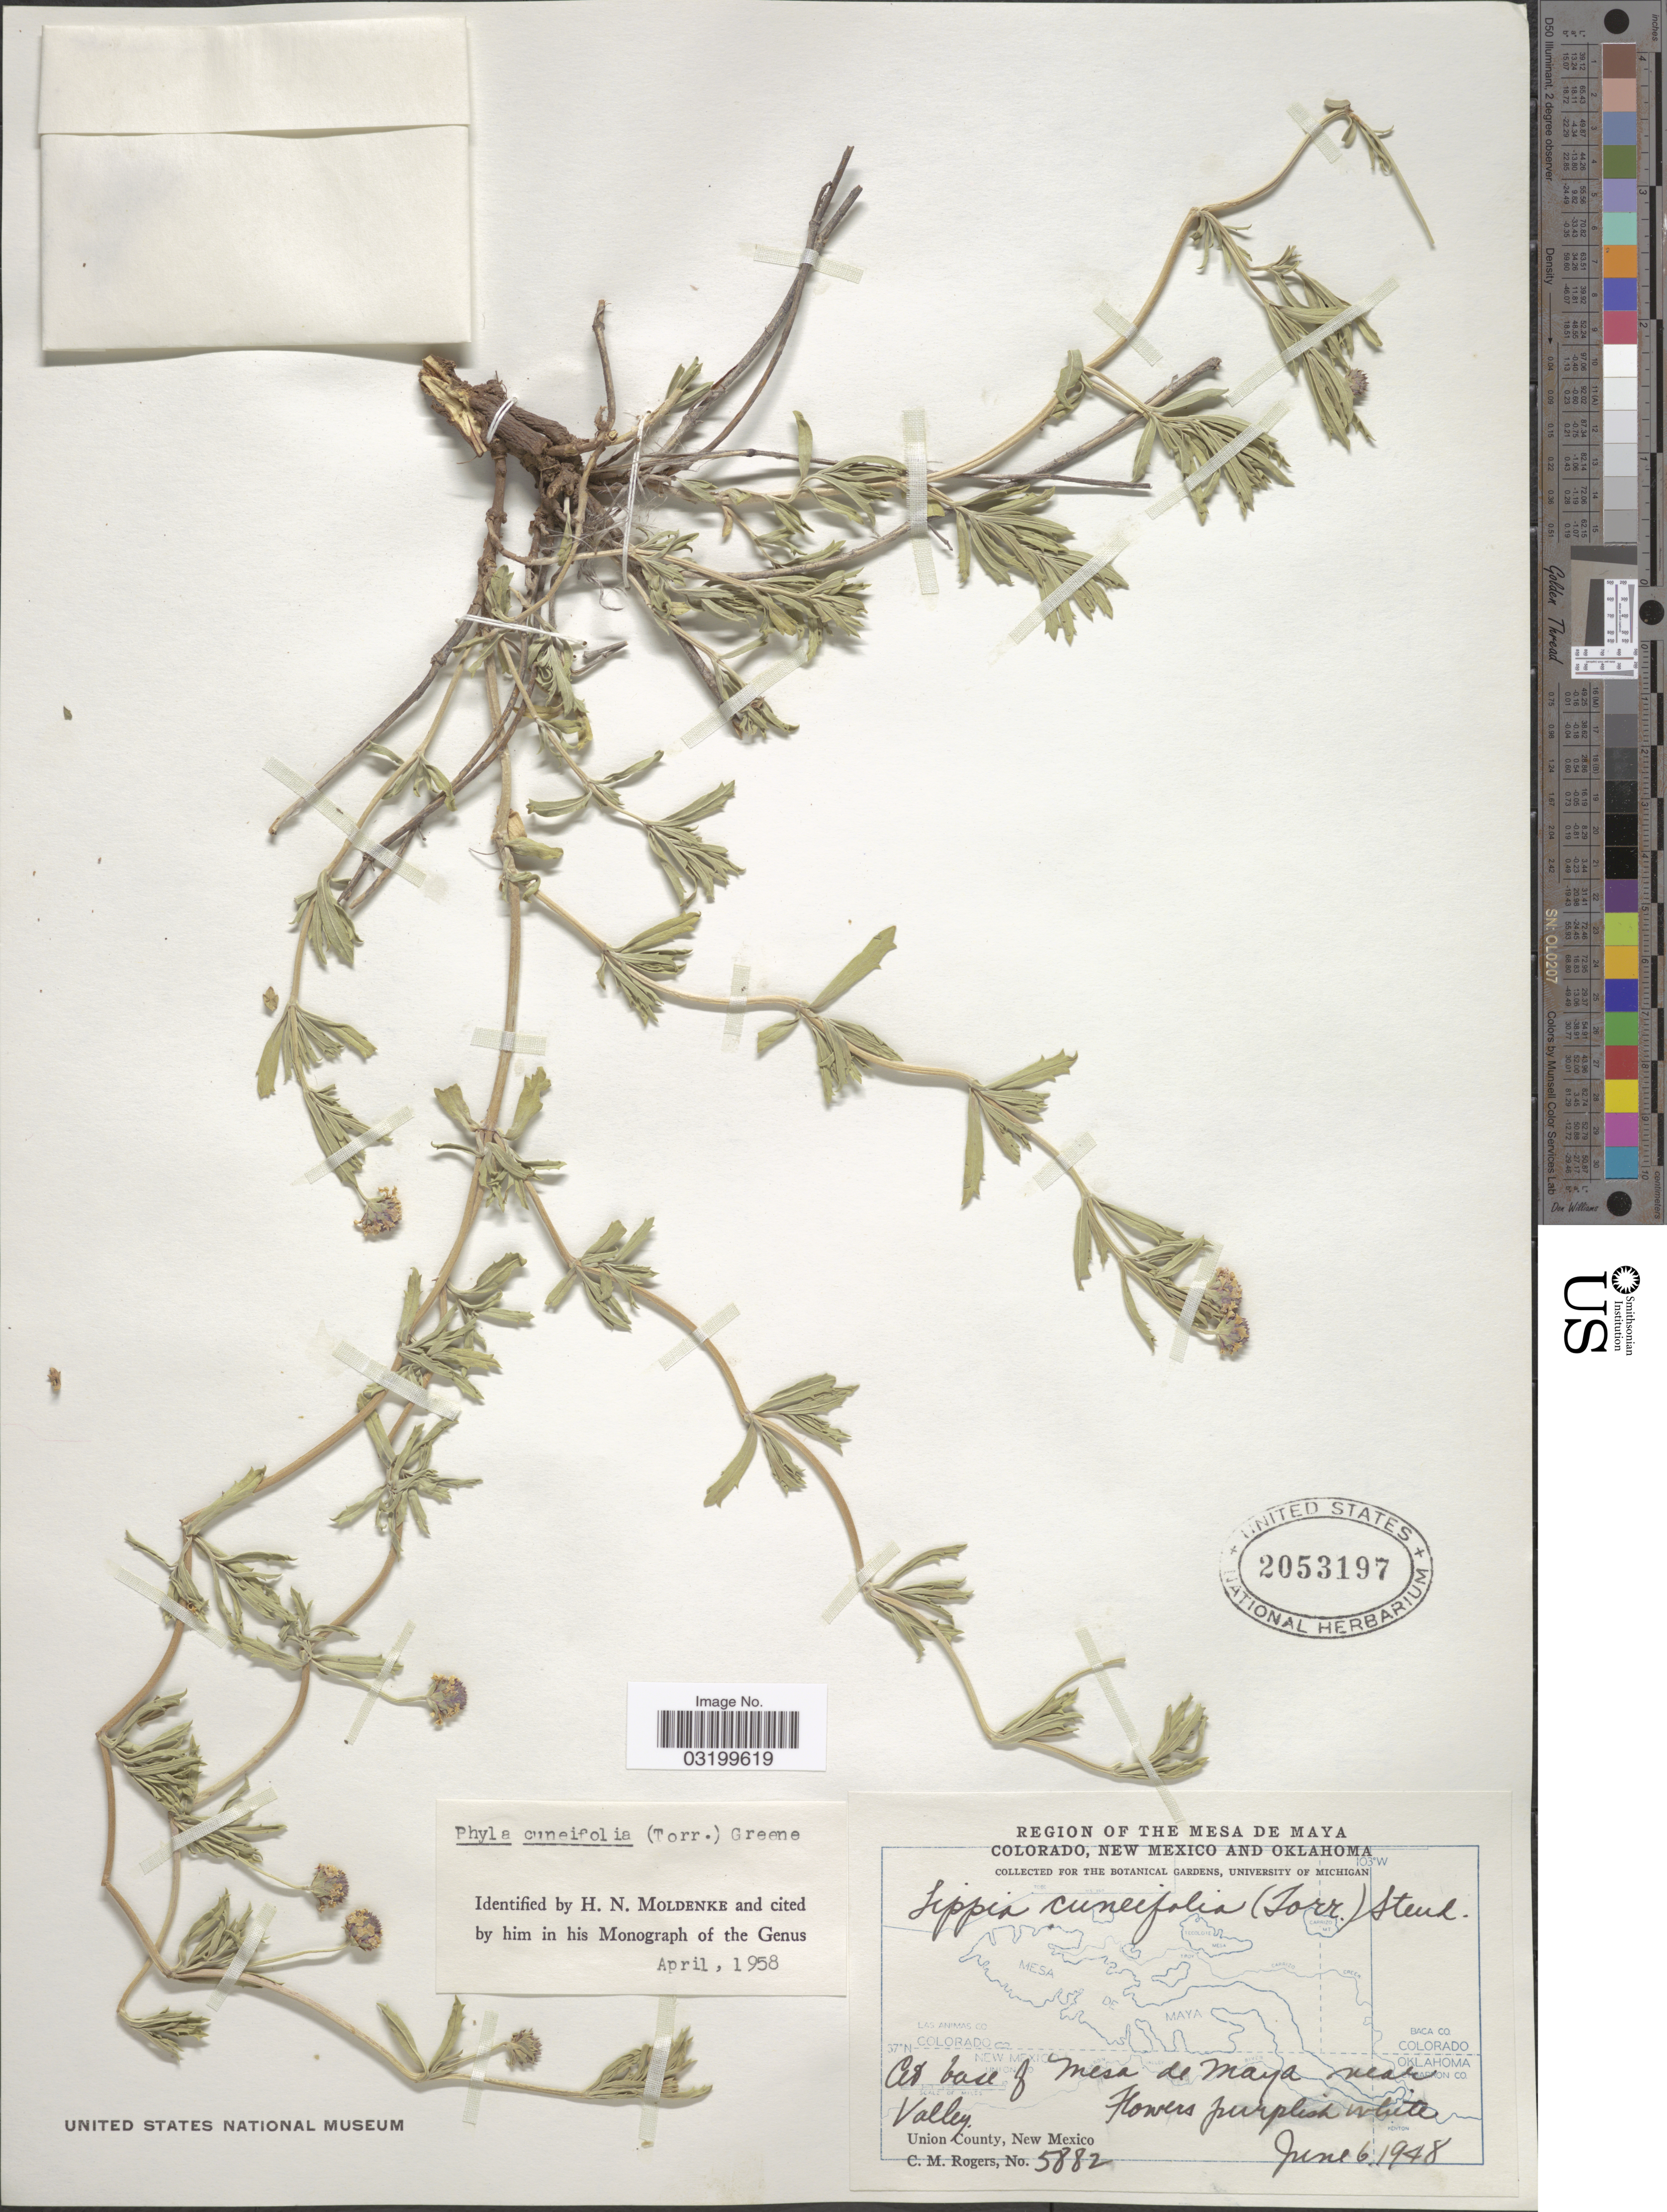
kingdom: Plantae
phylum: Tracheophyta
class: Magnoliopsida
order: Lamiales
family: Verbenaceae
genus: Phyla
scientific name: Phyla cuneifolia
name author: (Torr.) Greene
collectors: C. M. Rogers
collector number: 5882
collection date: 1948-06-06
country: United States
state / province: New Mexico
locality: Region of the Mesa de Maya New Mexico. At base of Mesa de Maya near Valley. Union County.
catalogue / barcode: US 2053197